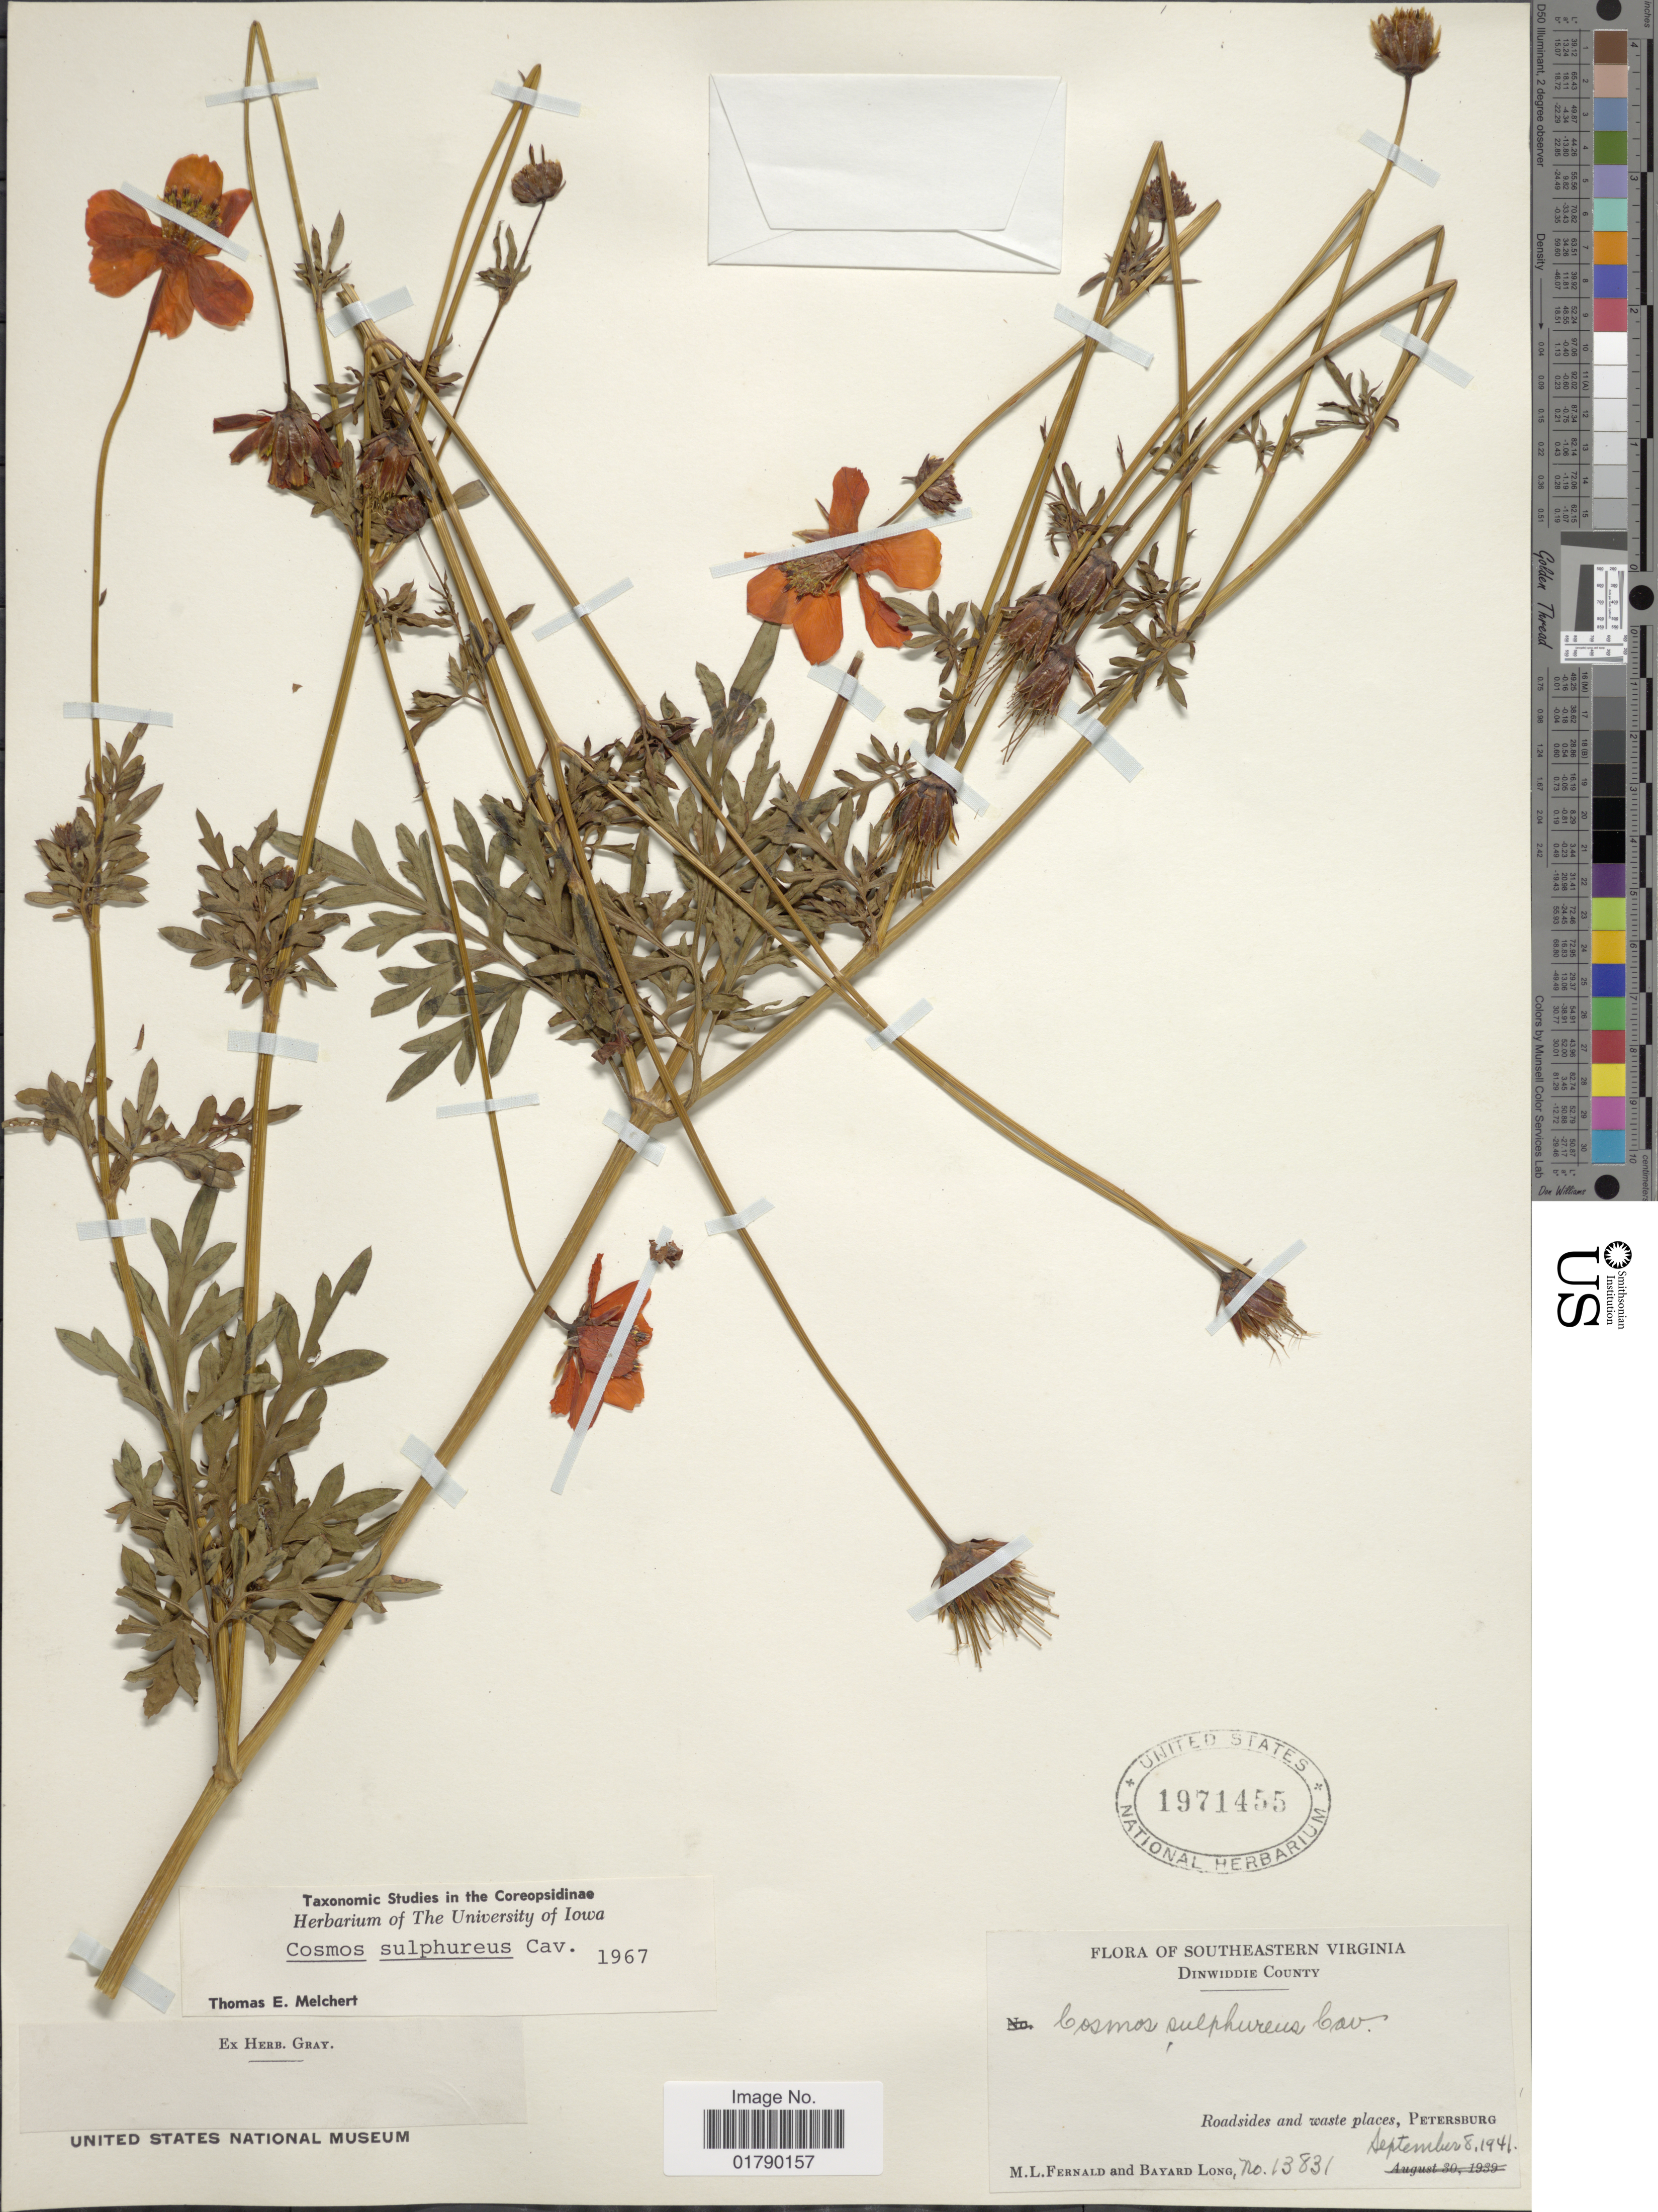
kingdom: Plantae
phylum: Tracheophyta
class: Magnoliopsida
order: Asterales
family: Asteraceae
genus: Cosmos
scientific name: Cosmos sulphureus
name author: Cav.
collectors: M. L. Fernald & B. Long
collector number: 13831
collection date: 1941-09-08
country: United States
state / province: Virginia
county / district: Dinwiddie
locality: Southeastern Virginia, Dinwiddie County, Roadsides and waste places, Petersburg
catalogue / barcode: US 1971455